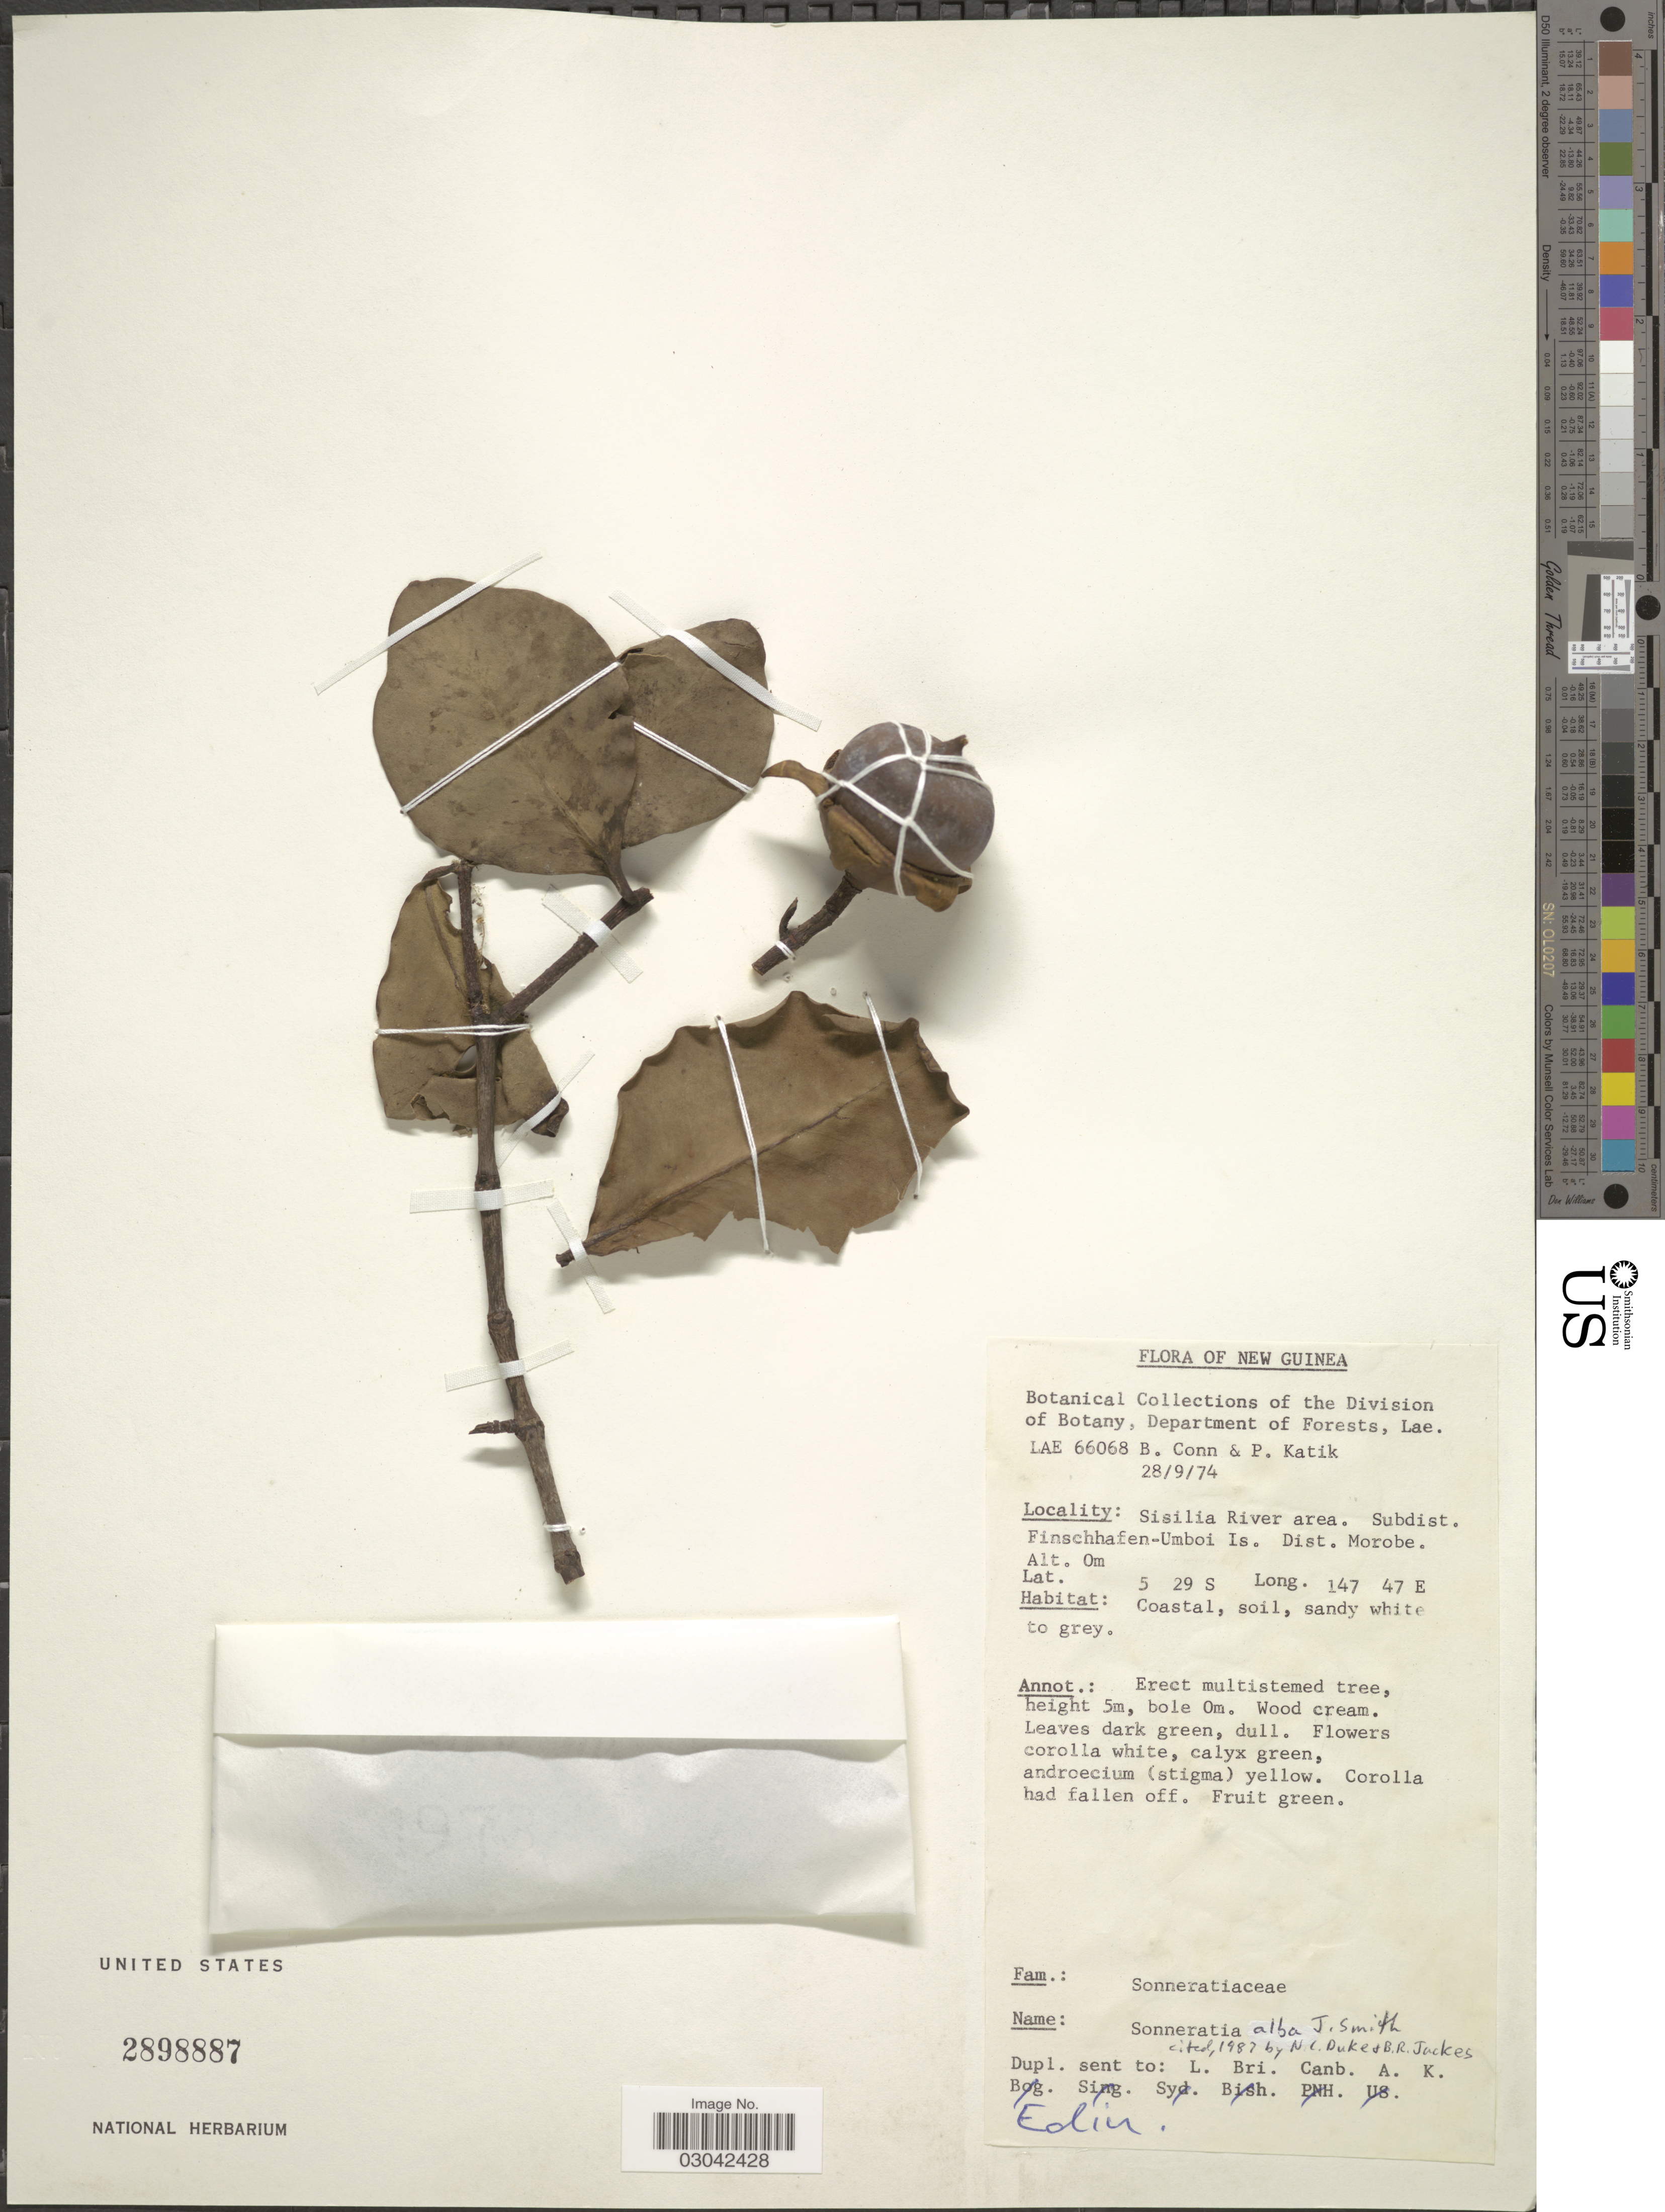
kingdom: Plantae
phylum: Tracheophyta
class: Magnoliopsida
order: Myrtales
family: Lythraceae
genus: Sonneratia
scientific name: Sonneratia alba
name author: Sm.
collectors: B. Conn & P. Katik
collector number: LAE66068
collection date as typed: Transcribed d/m/y: 28/9/74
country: Papua New Guinea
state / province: Morobe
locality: New Guinea. Sisilia River area. Subdist. Finschhafen-Umboi Is. Dist. Morobe.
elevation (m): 0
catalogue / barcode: US 2898887